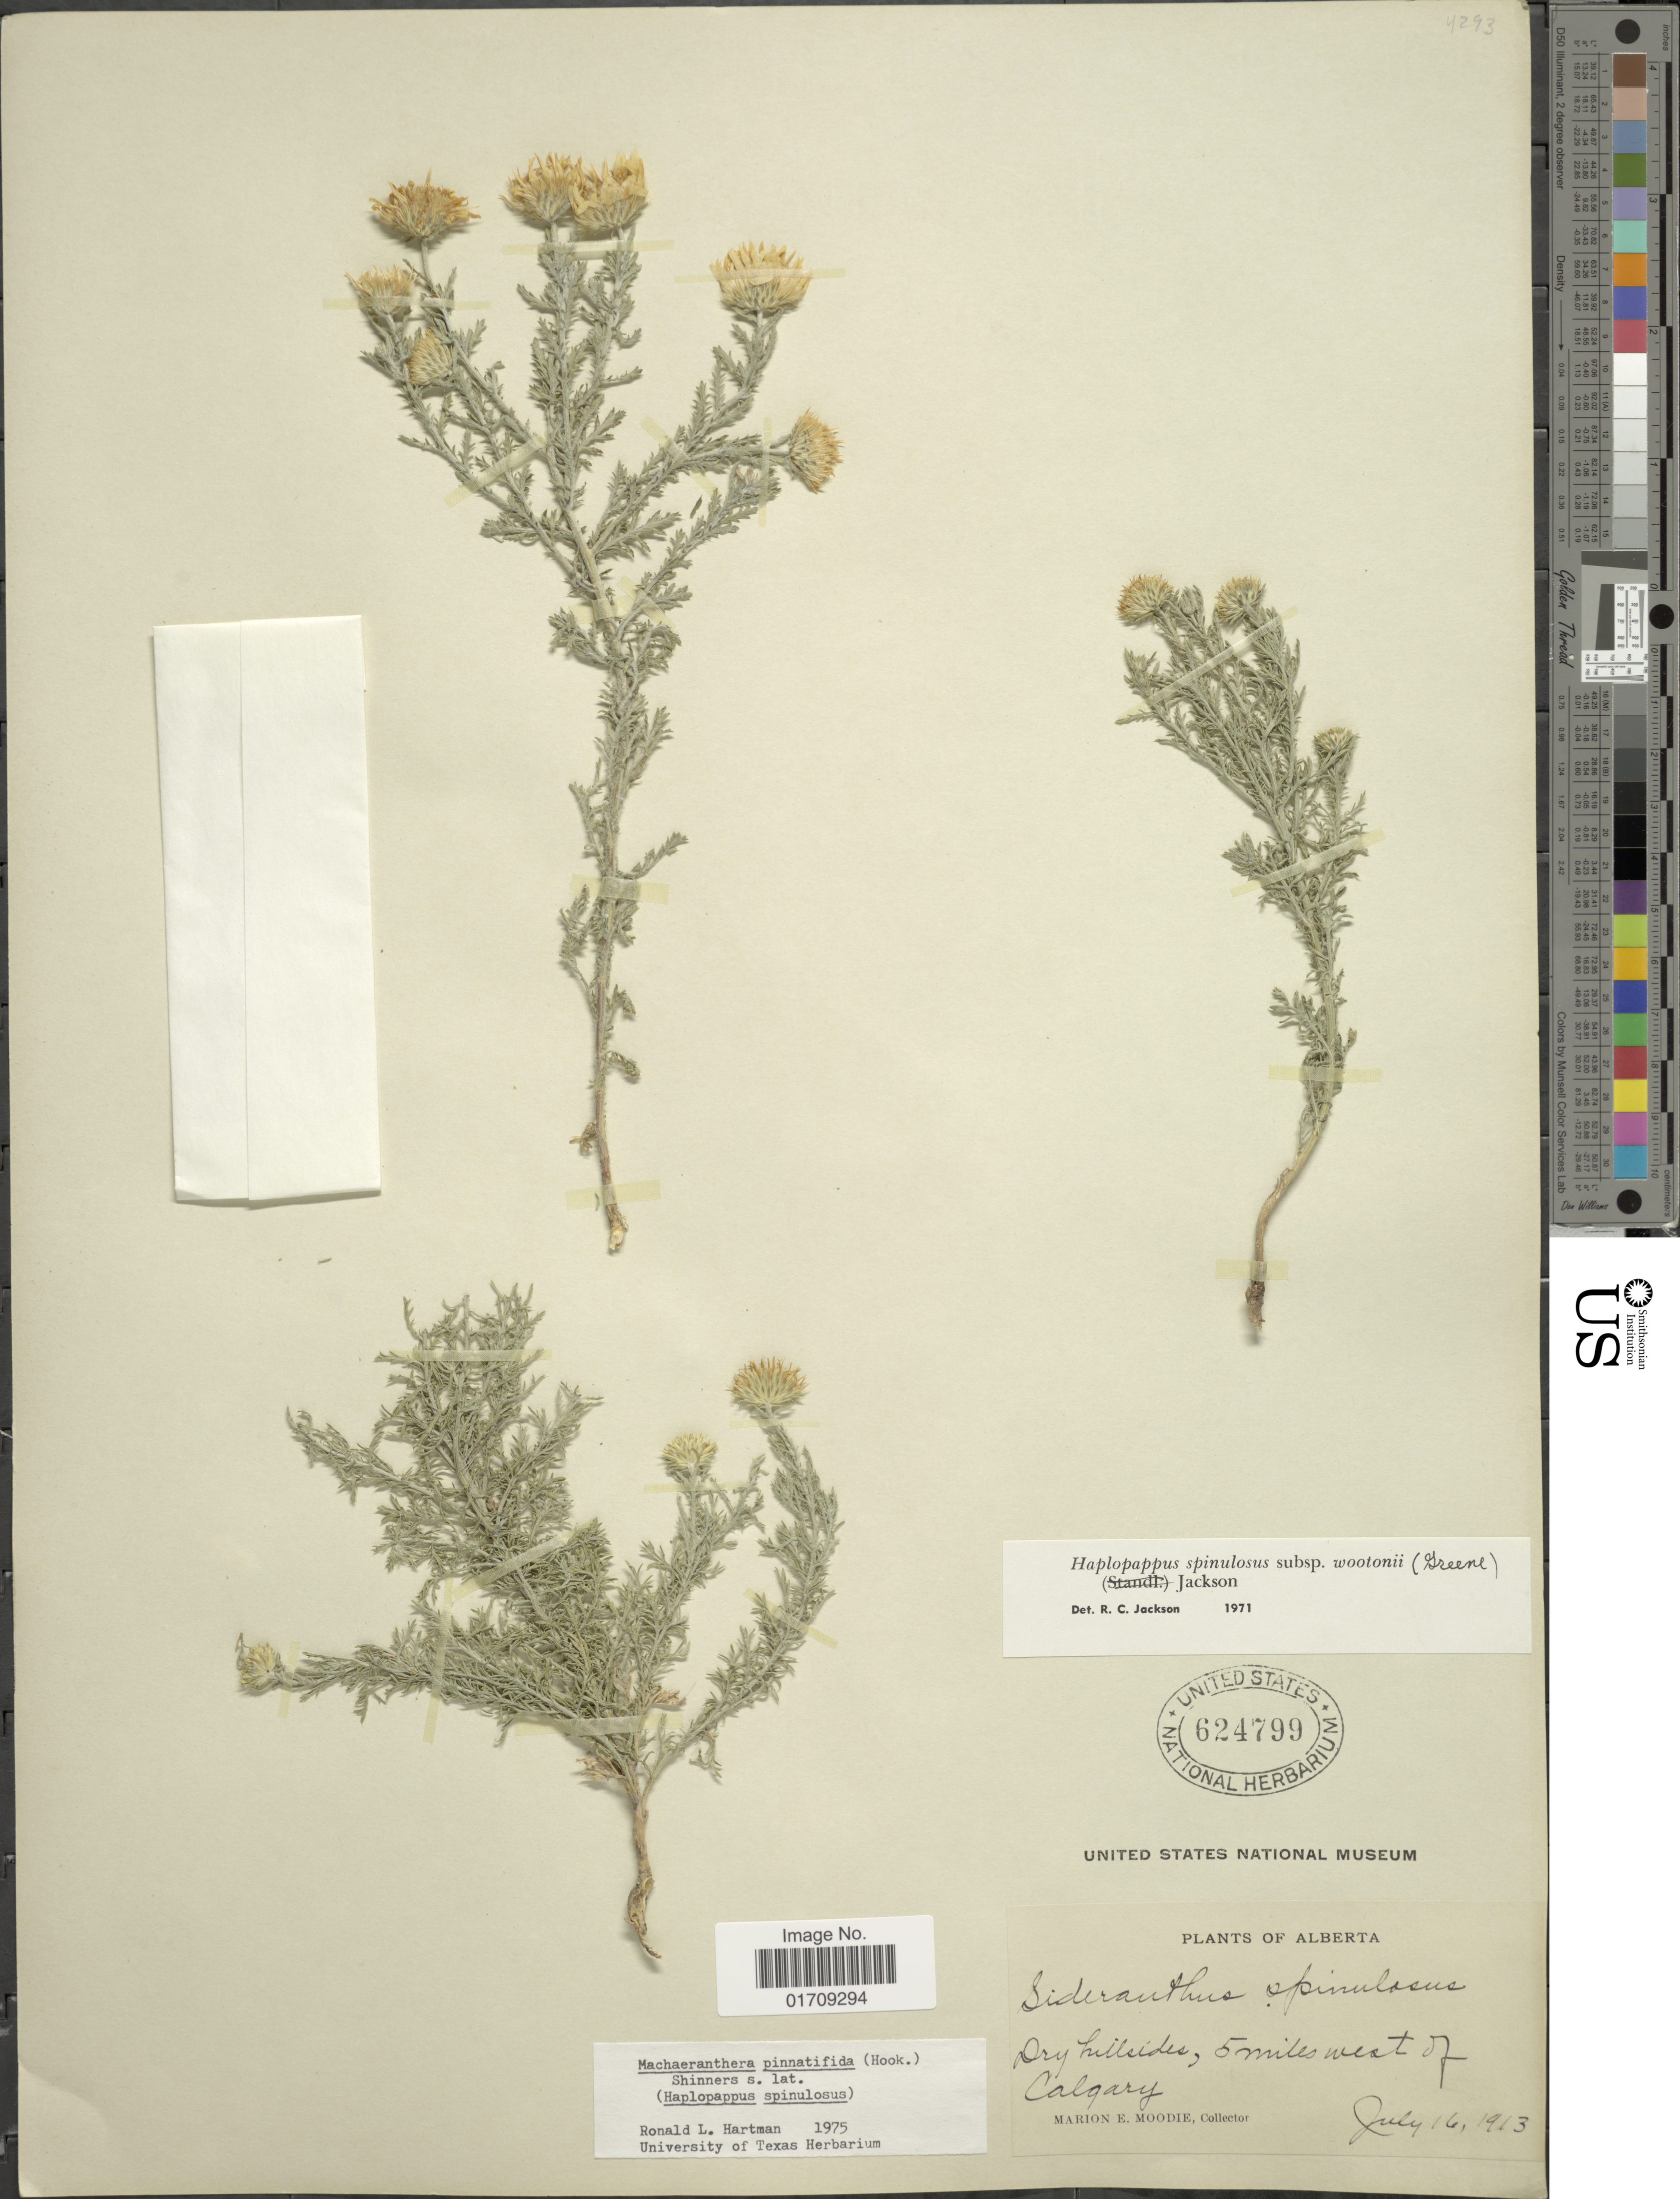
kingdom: Plantae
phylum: Tracheophyta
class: Magnoliopsida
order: Asterales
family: Asteraceae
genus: Machaeranthera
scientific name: Machaeranthera pinnatifida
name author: (Hook.) Shinners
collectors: M. E. Moodie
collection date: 1913-07-16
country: Canada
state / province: Alberta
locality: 5 miles west of Calgary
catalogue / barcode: US 624799